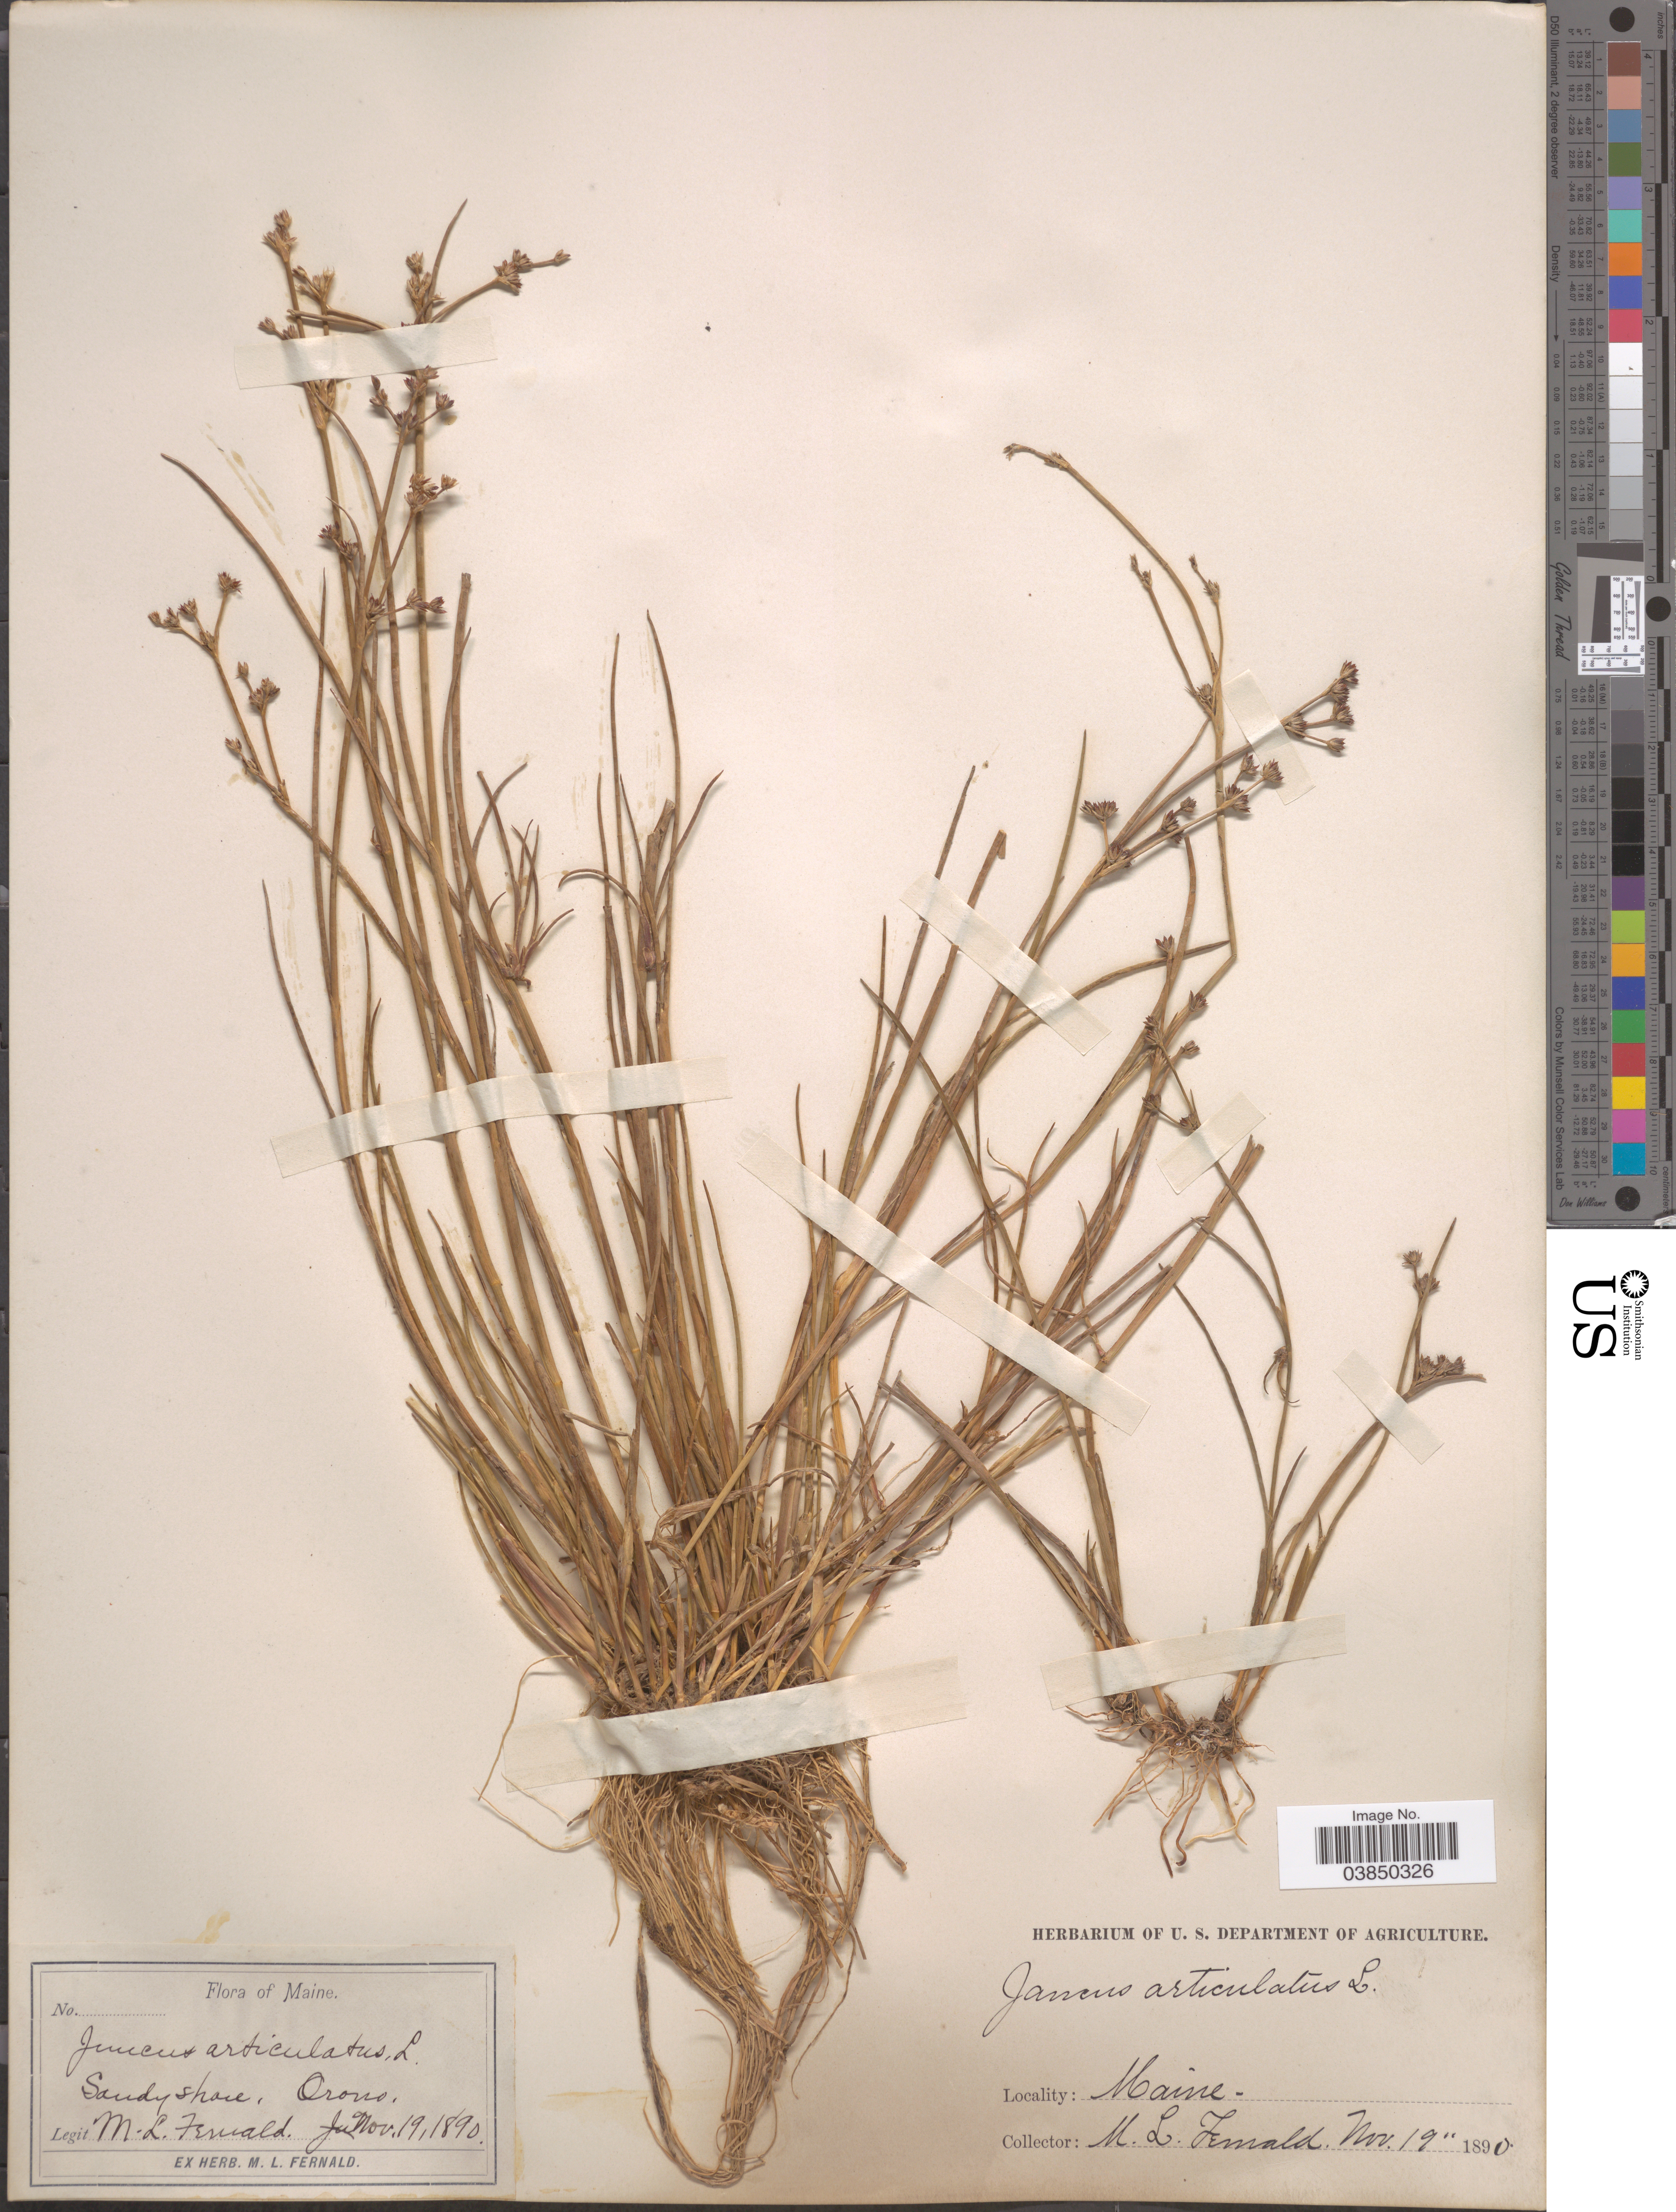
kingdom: Plantae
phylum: Tracheophyta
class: Liliopsida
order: Poales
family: Juncaceae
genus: Juncus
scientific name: Juncus articulatus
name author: L.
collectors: M. L. Fernald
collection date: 1890-11-19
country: United States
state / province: Maine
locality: Orono.